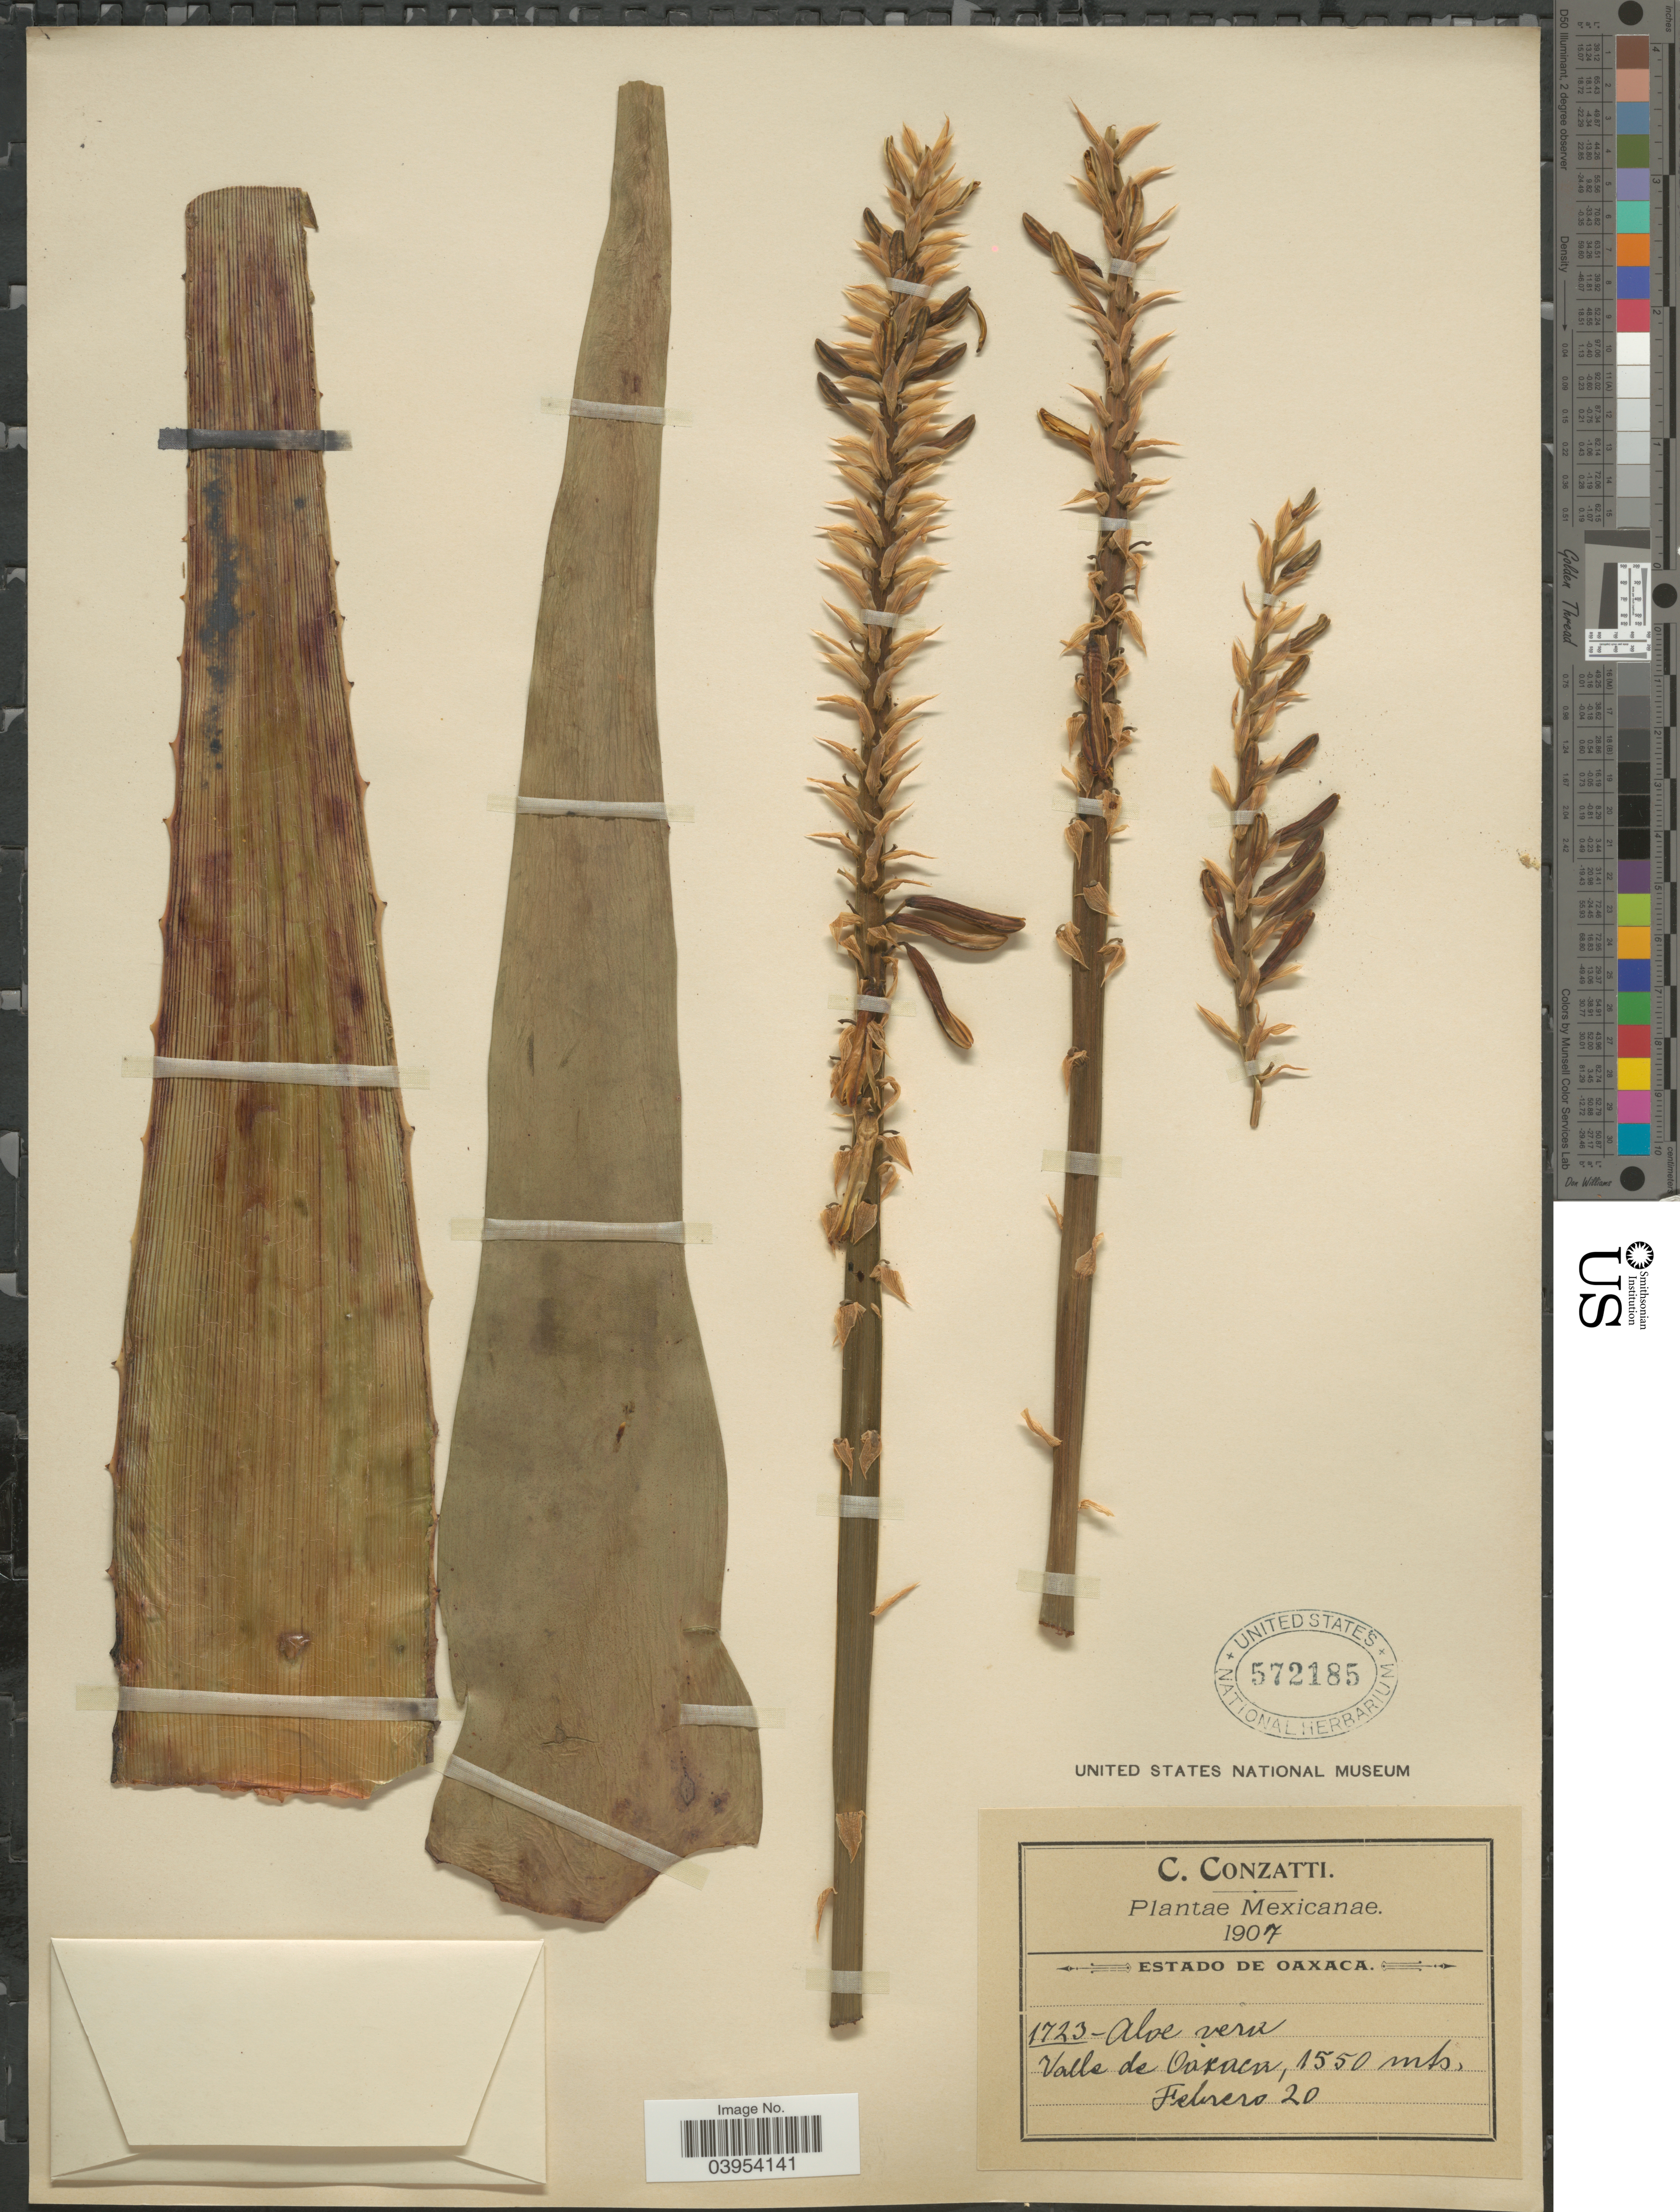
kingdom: Plantae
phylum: Tracheophyta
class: Liliopsida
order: Asparagales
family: Asphodelaceae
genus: Aloe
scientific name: Aloe vera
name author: L.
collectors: C. Conzatti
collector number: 1723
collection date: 1907-02-20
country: Mexico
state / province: Oaxaca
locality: Valle de Oaxaca.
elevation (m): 1550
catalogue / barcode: US 572185